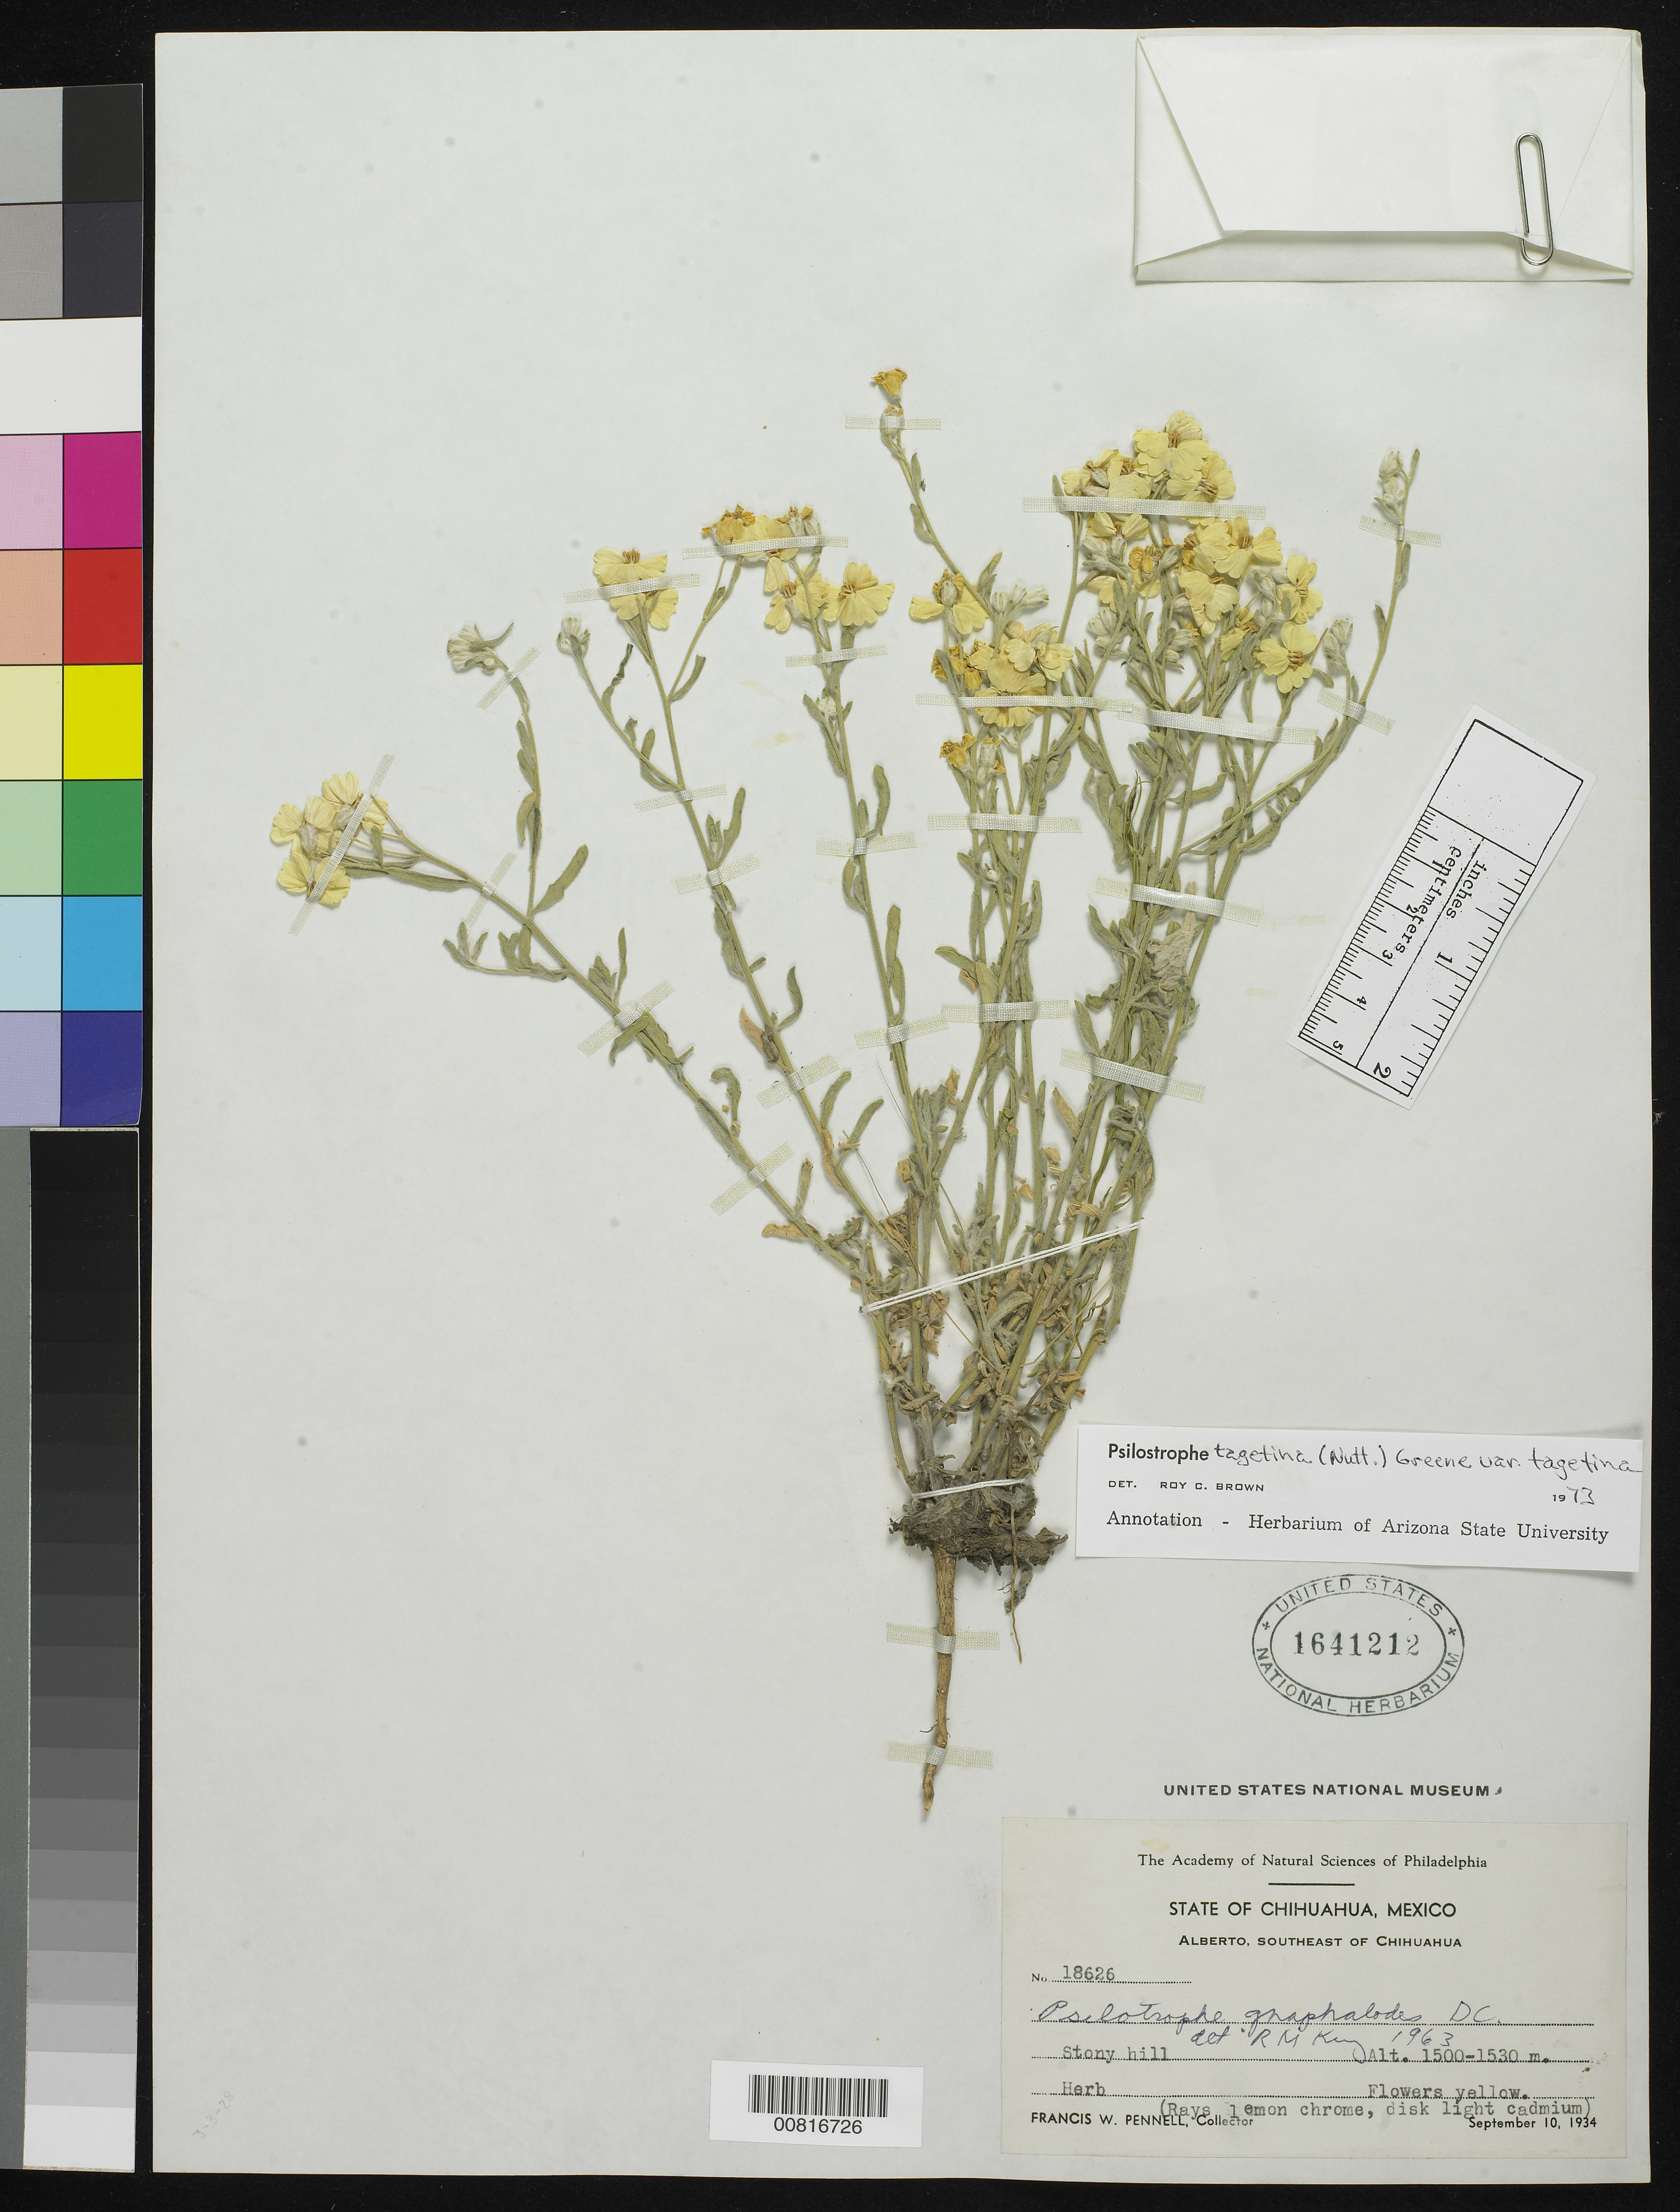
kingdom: Plantae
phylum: Tracheophyta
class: Magnoliopsida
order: Asterales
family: Asteraceae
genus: Psilostrophe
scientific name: Psilostrophe tagetina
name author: (Nutt.) Greene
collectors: F. W. Pennell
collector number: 18626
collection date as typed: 10 Sep 1934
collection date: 1934-09-10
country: Mexico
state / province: Chihuahua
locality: Alberto, southeast of Chihuahua.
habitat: Stony hill.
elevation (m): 1530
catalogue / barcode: US 1641212